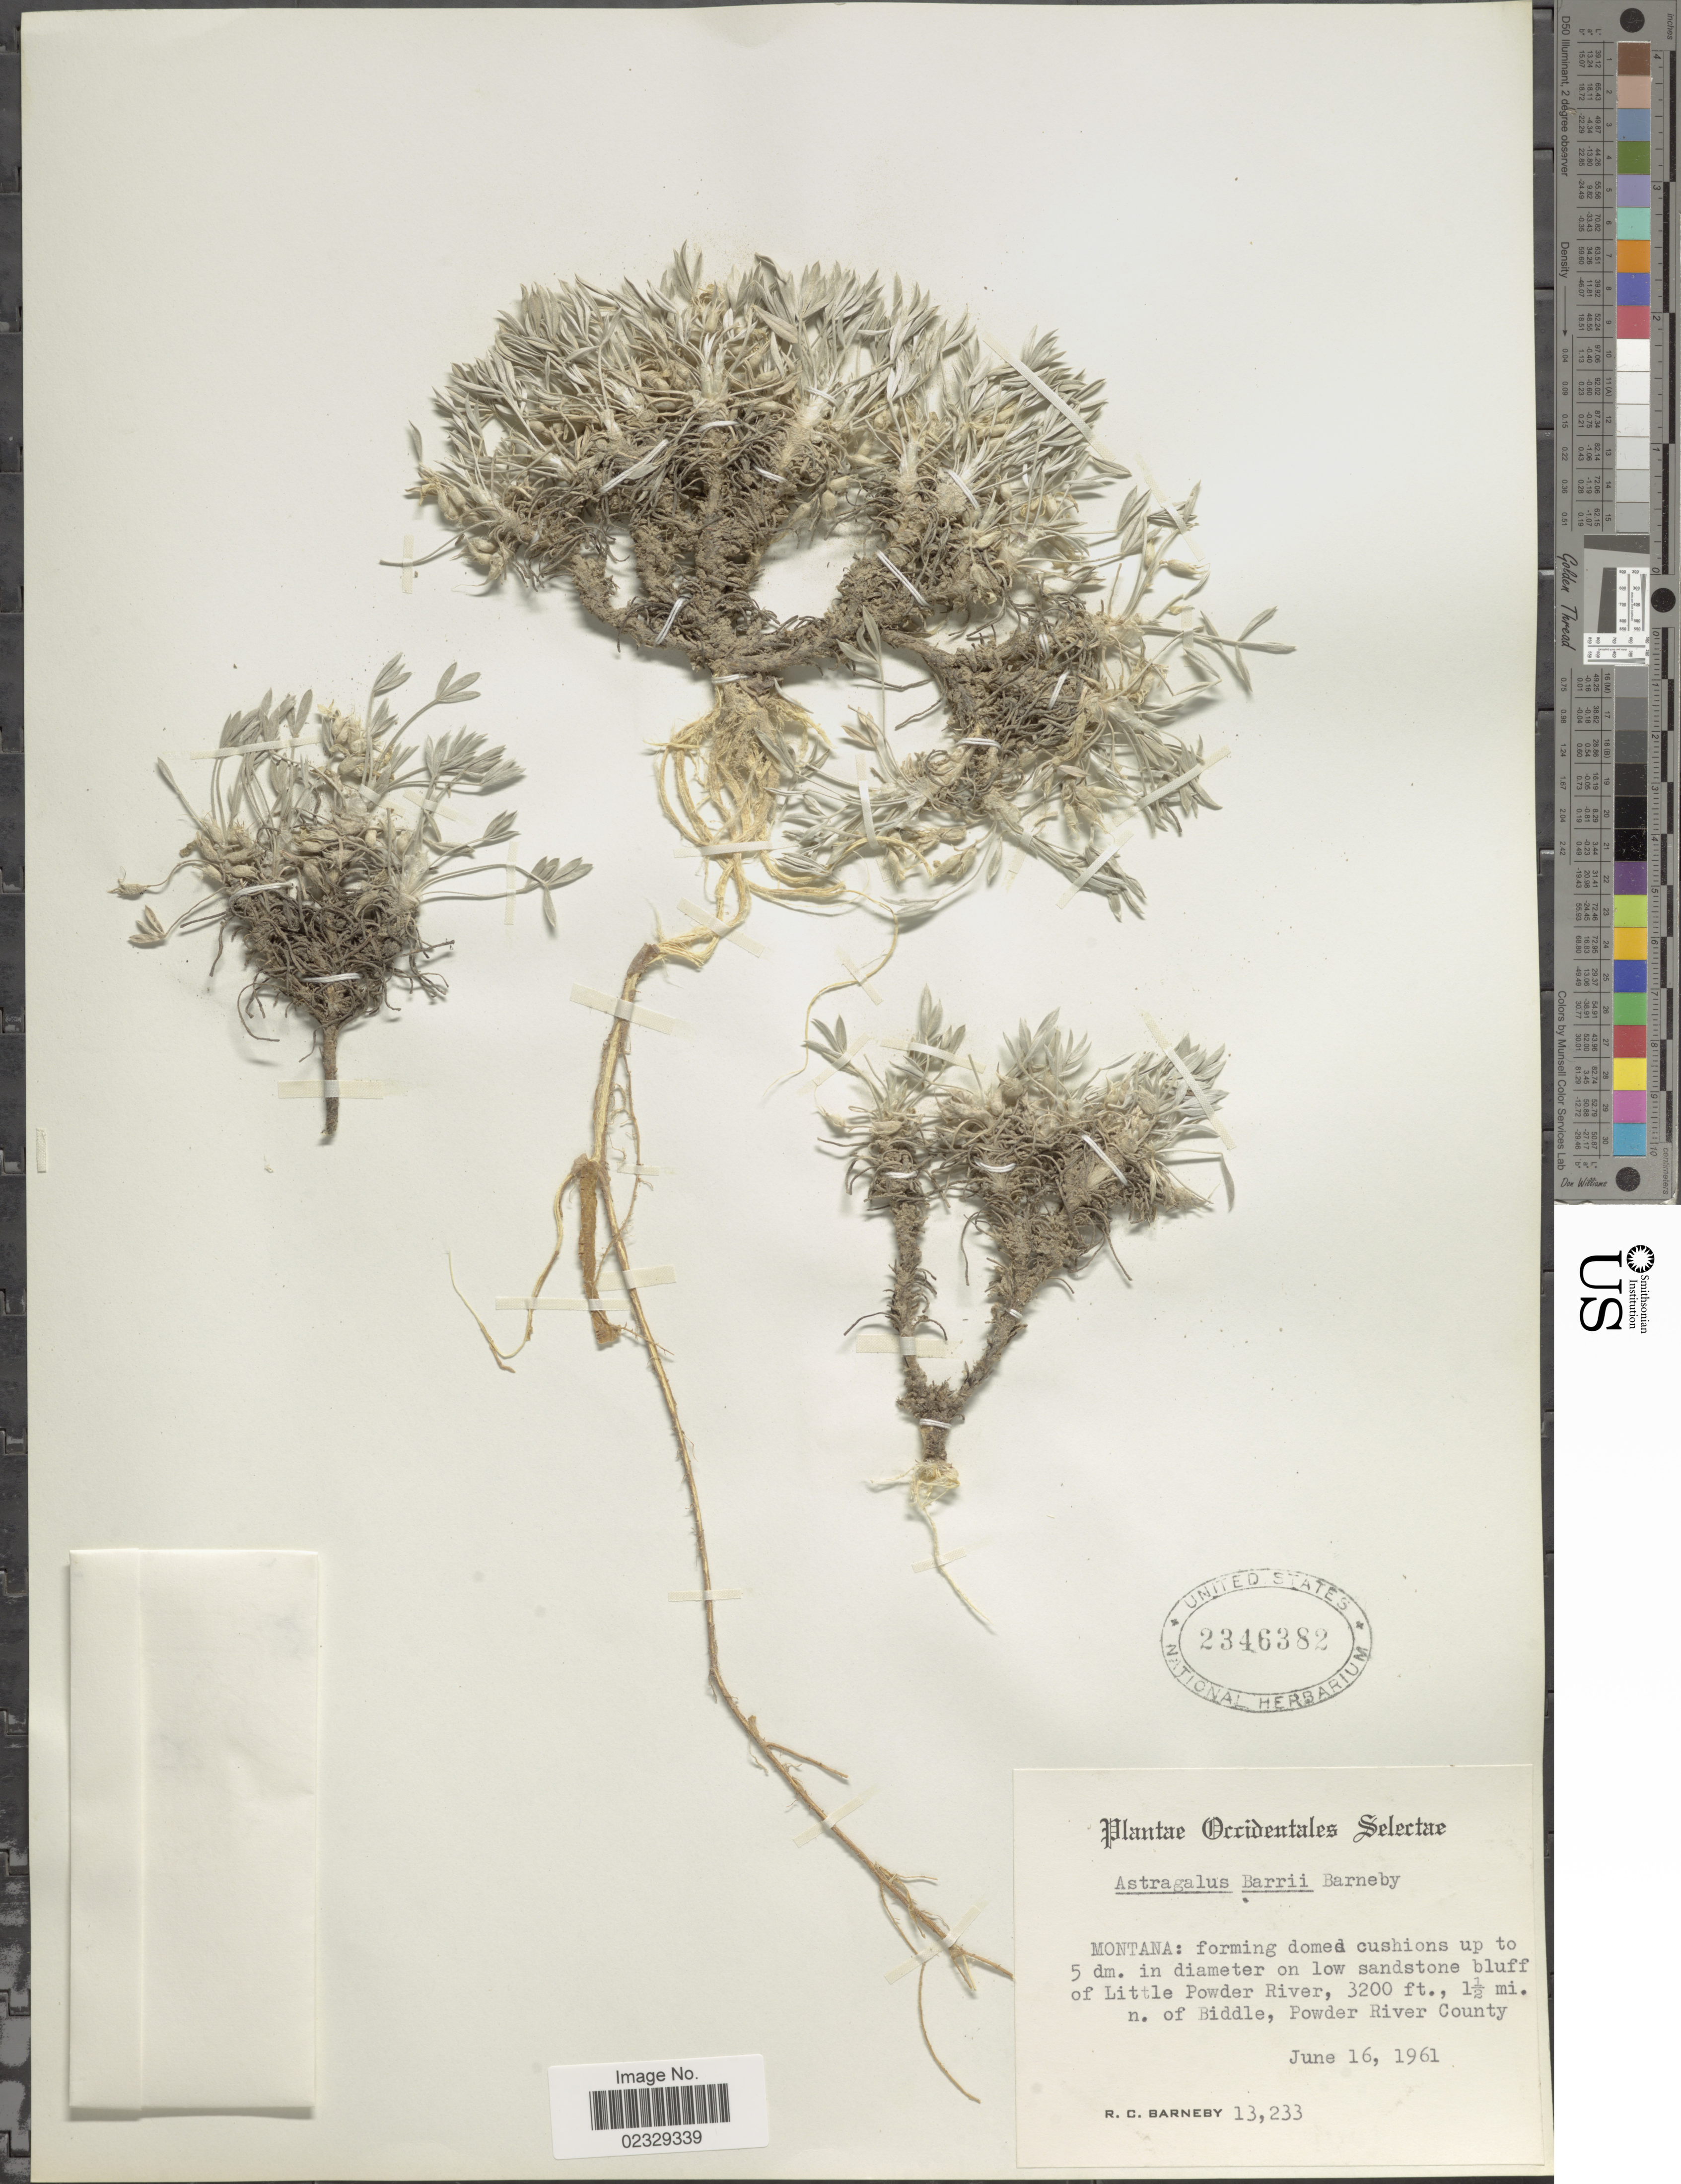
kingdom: Plantae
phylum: Tracheophyta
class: Magnoliopsida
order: Fabales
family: Fabaceae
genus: Astragalus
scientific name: Astragalus barrii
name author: Barneby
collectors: R. C. Barneby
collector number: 13233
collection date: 1961-06-16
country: United States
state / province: Montana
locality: Occidentales Selectae, forming domes cushions up to 5 dm. in diameter on low sandstone bluff of Little Powder River., 1½ mi n. of Biddle, Powder River County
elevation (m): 975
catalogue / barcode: US 2346382